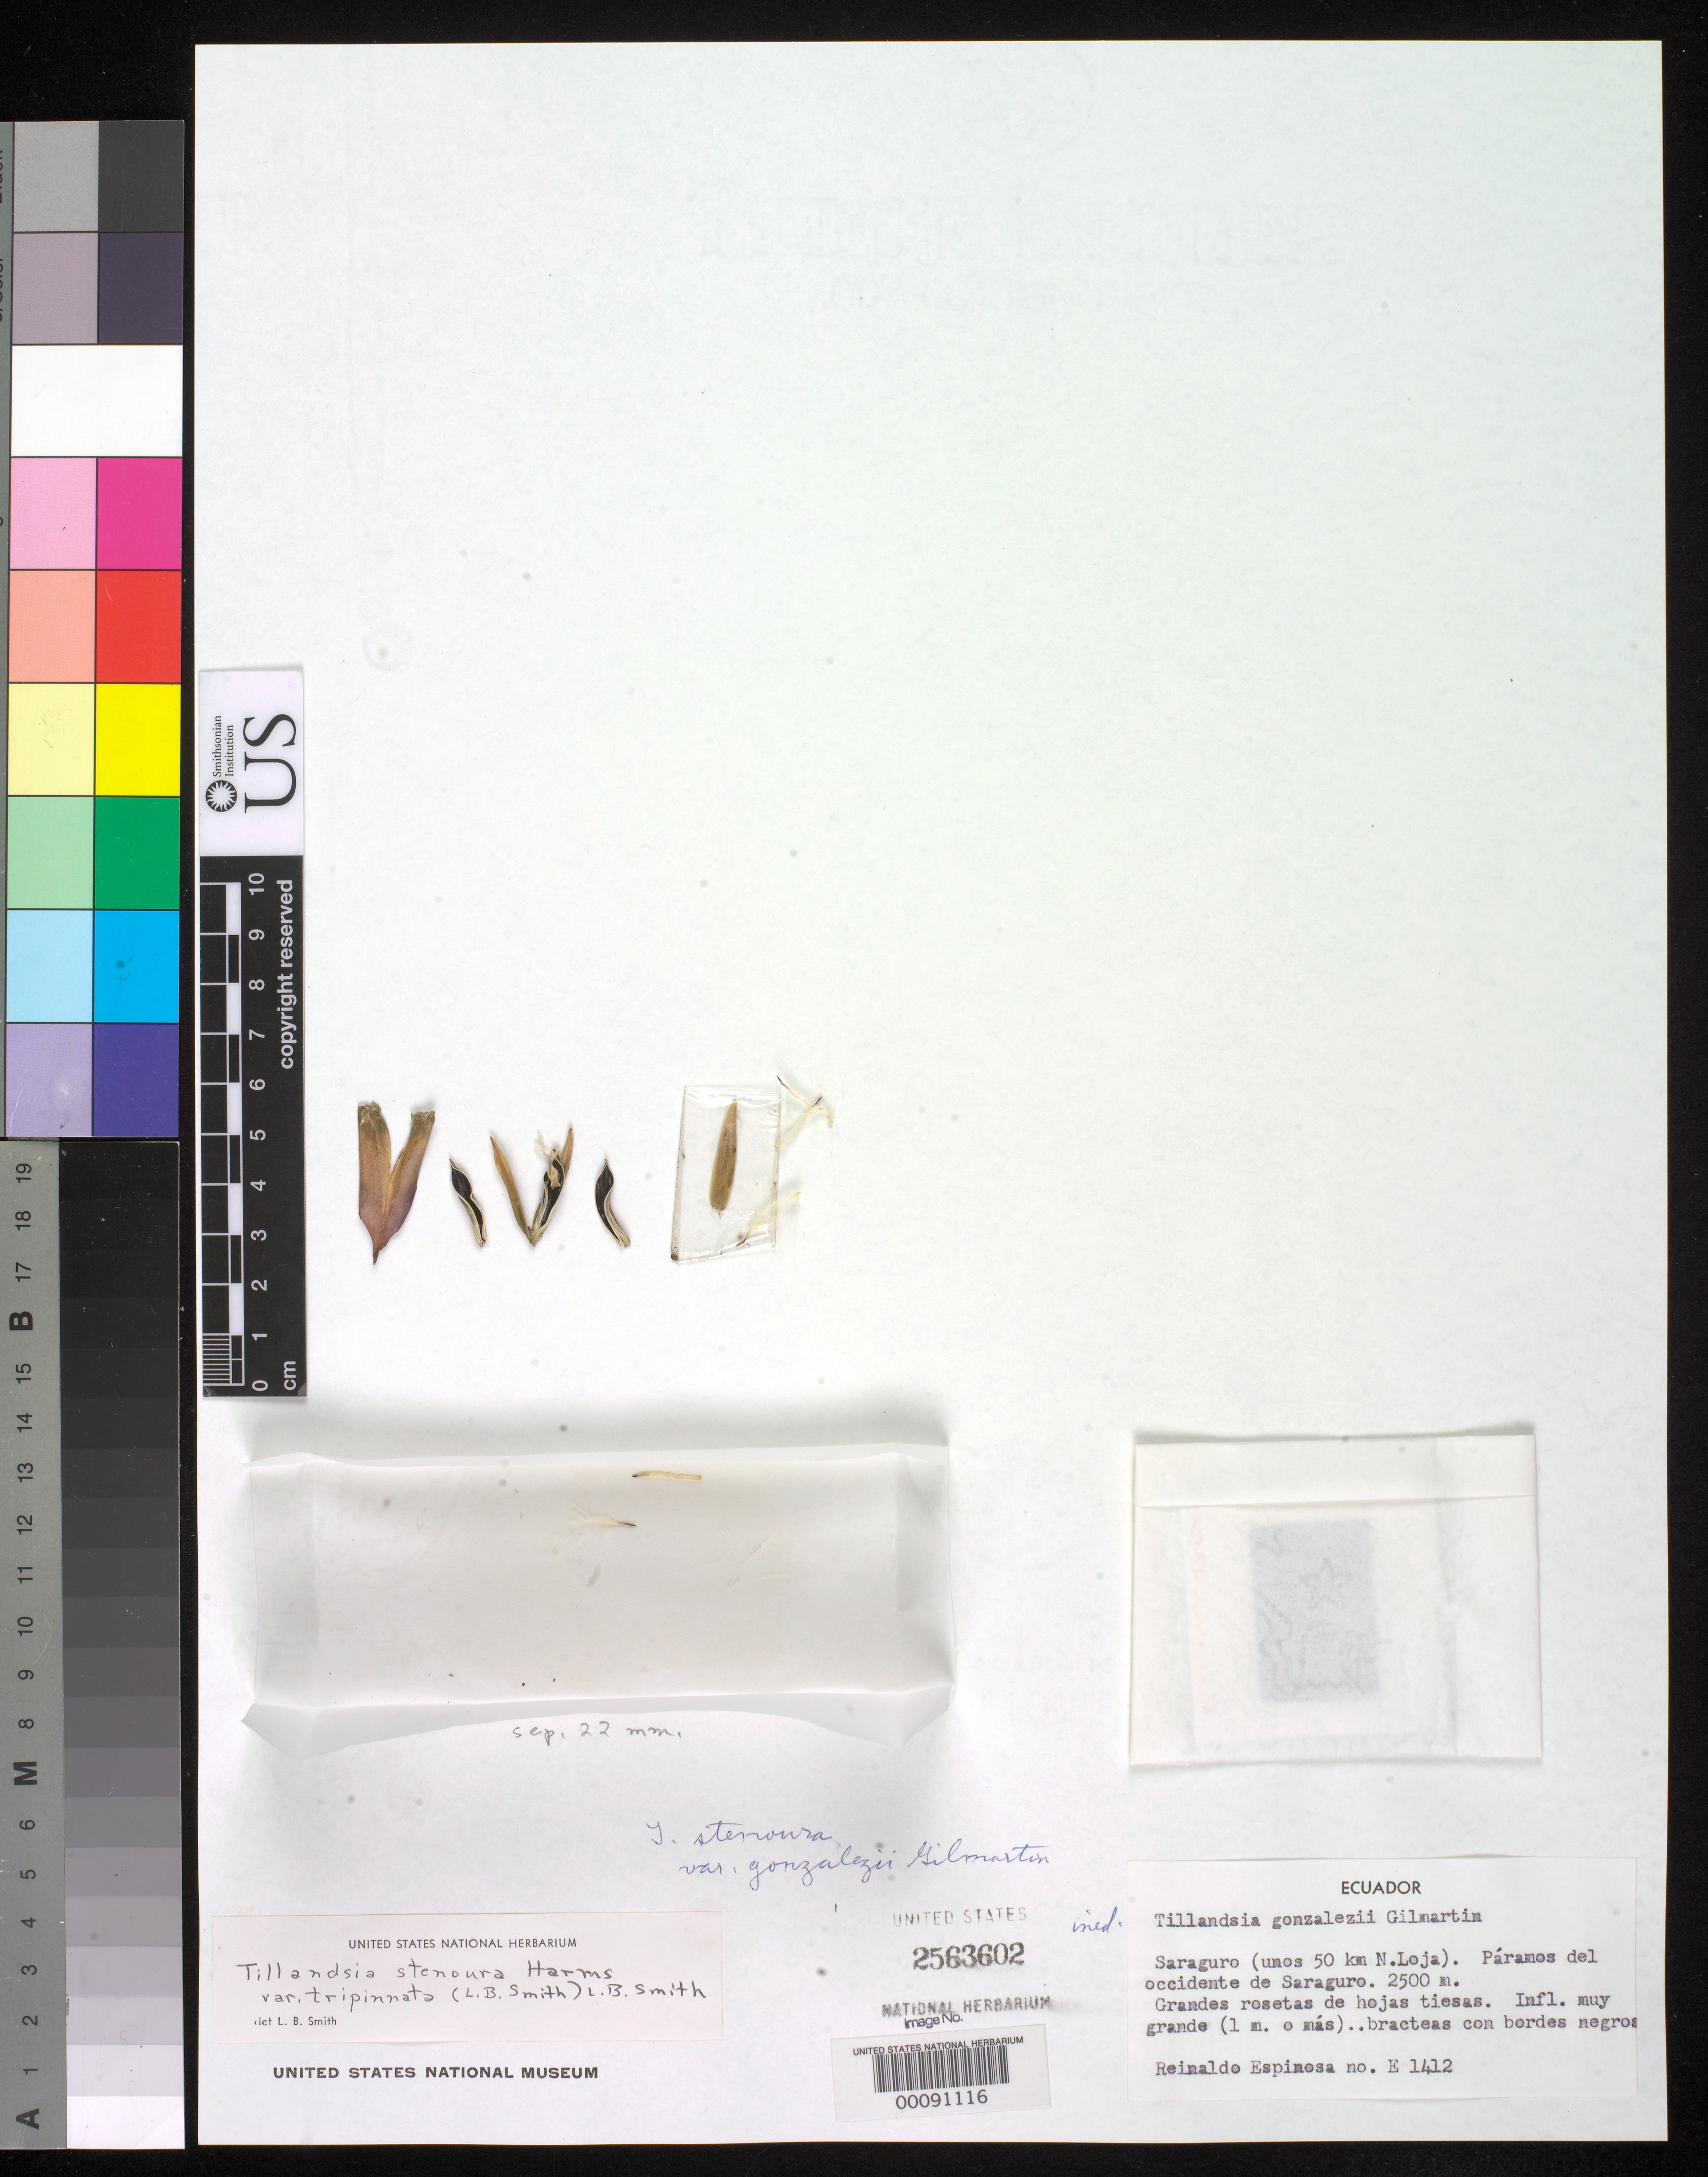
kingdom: Plantae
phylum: Tracheophyta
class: Liliopsida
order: Poales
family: Bromeliaceae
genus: Tillandsia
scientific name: Tillandsia stenoura var. gonzalezii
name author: Gilmartin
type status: Type Fragment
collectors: R. Espinosa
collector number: E 1412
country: Ecuador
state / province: Loja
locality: Saraguro, 50 km N of Loja, Paramos del Occidente de Saraguro.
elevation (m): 2500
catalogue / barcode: US 2563602